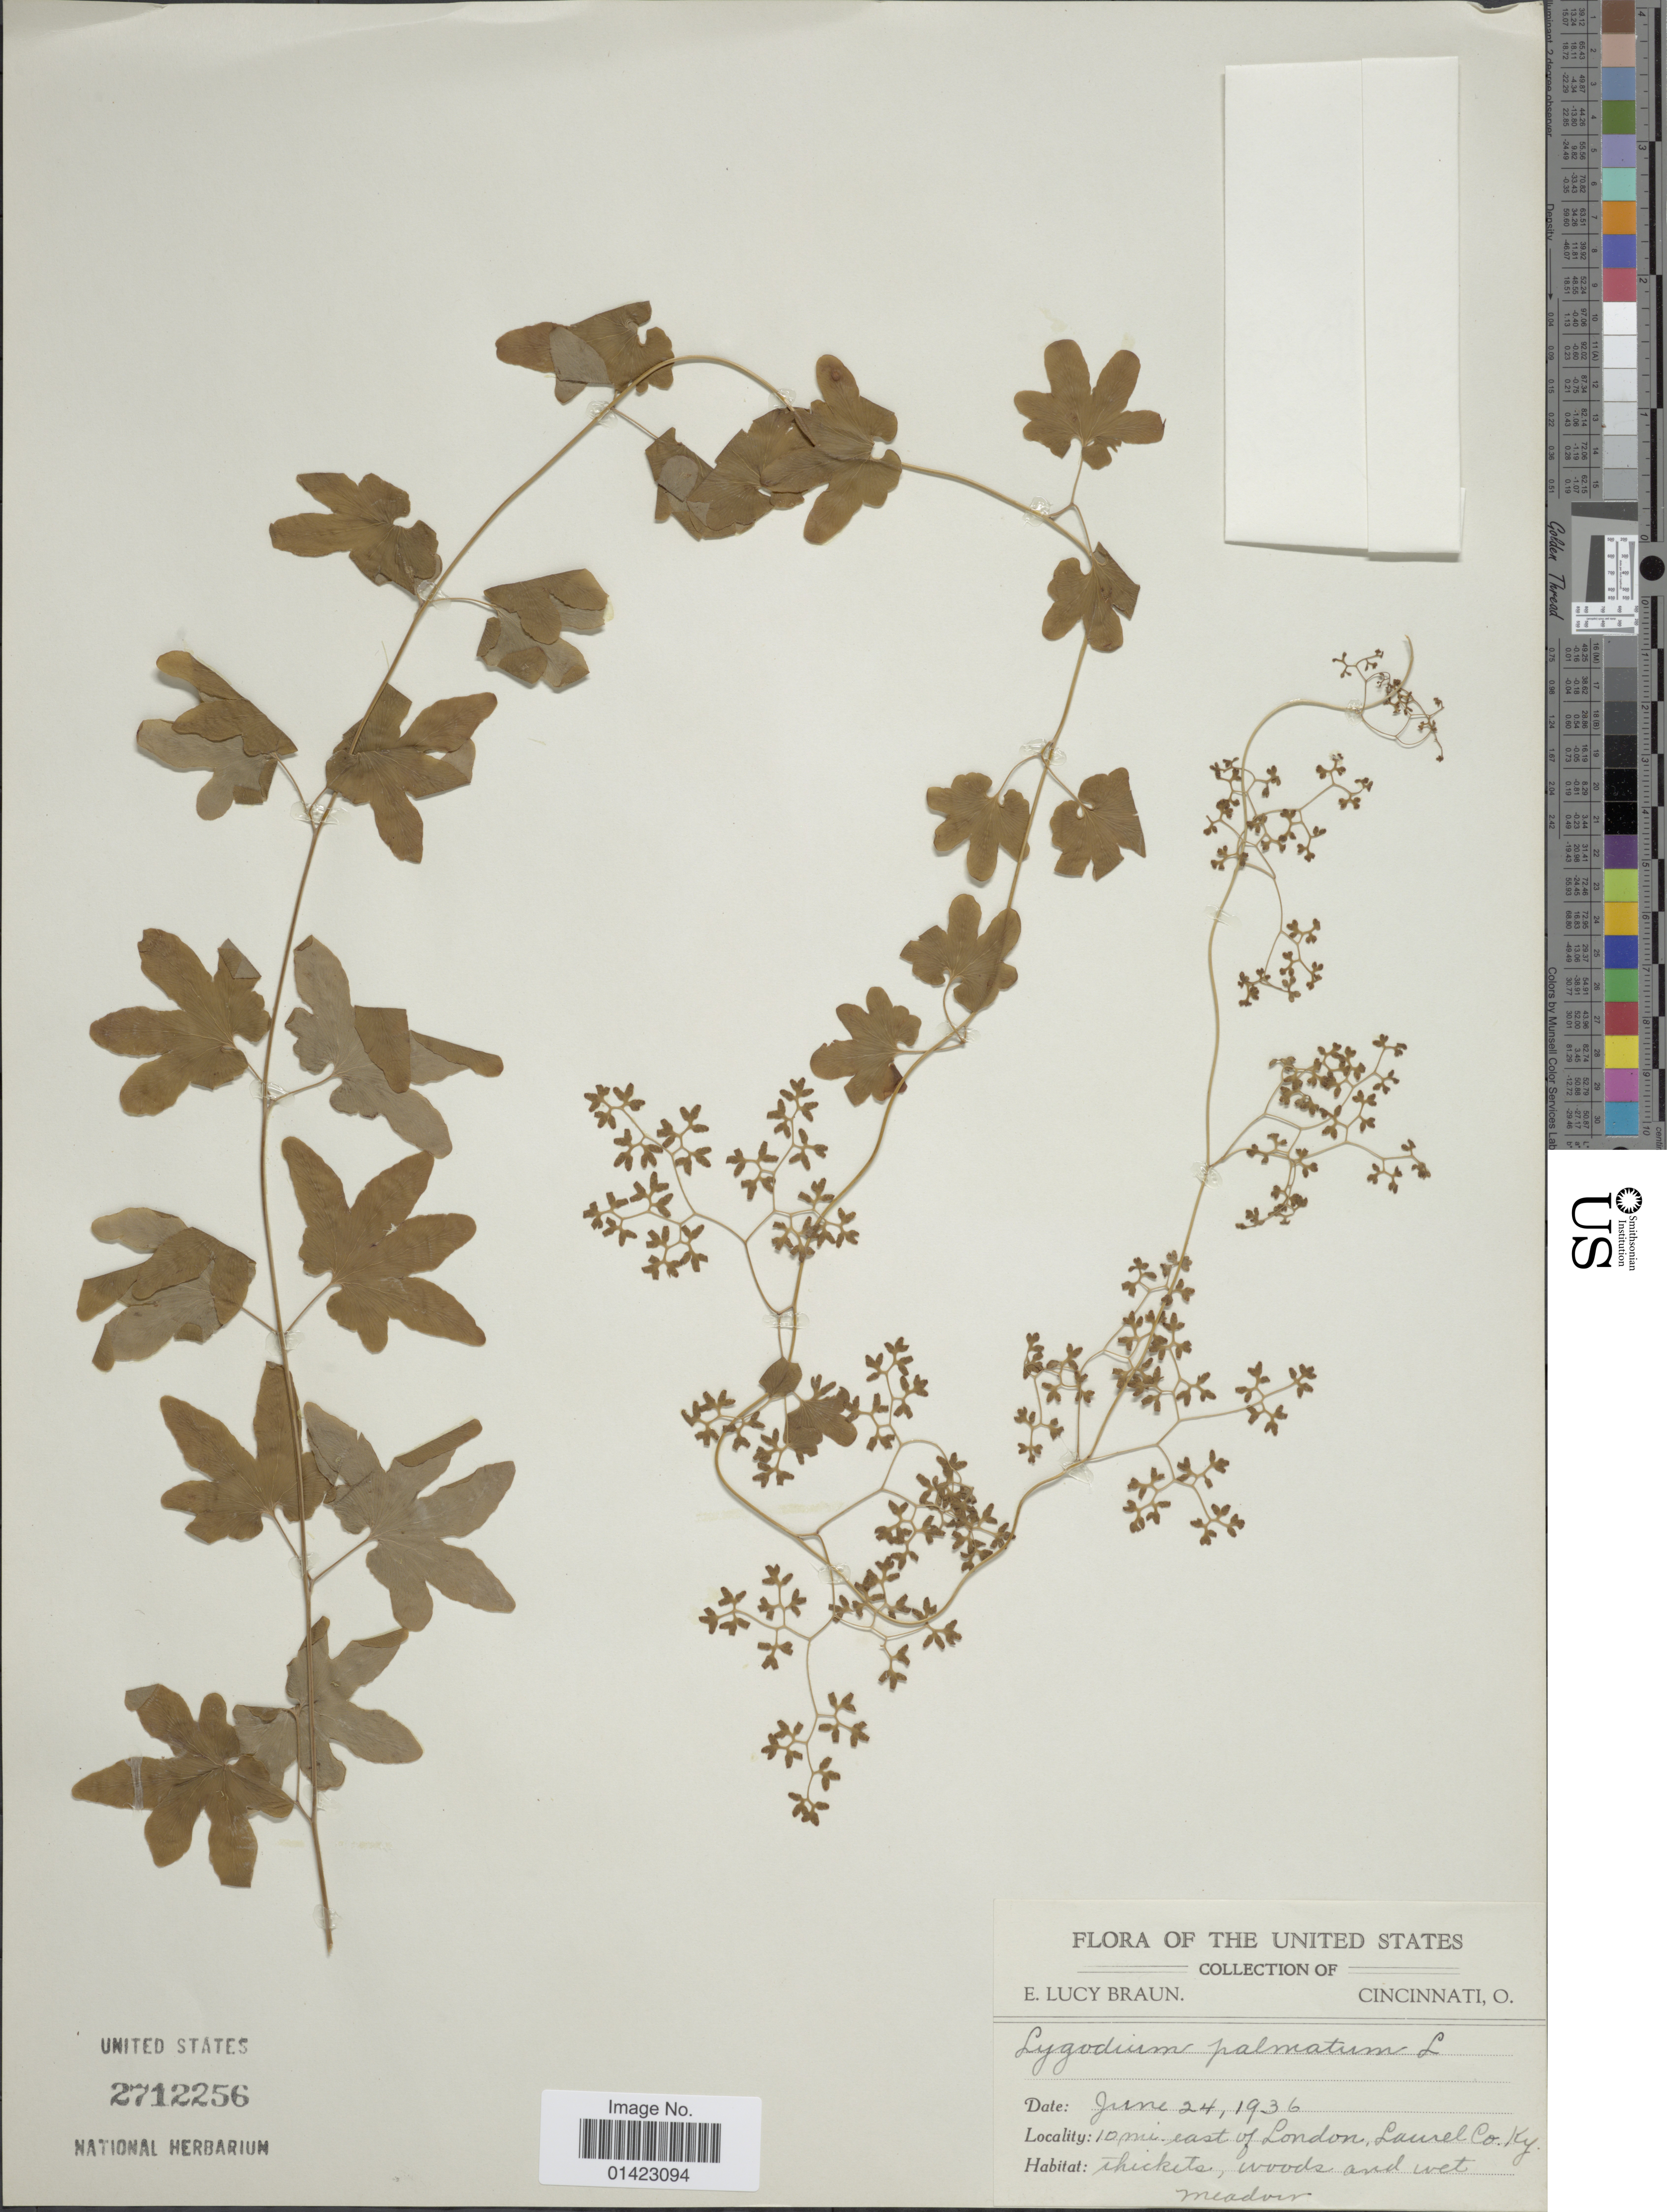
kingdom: Plantae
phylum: Tracheophyta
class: Polypodiopsida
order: Schizaeales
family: Lygodiaceae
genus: Lygodium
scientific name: Lygodium palmatum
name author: (Bernh.) Sw.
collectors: E. L. Braun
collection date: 1936-06-24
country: United States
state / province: Kentucky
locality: United States, Cincinnati, O., 10mi. east of London, Laurel Co. Ky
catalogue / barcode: US 2712256